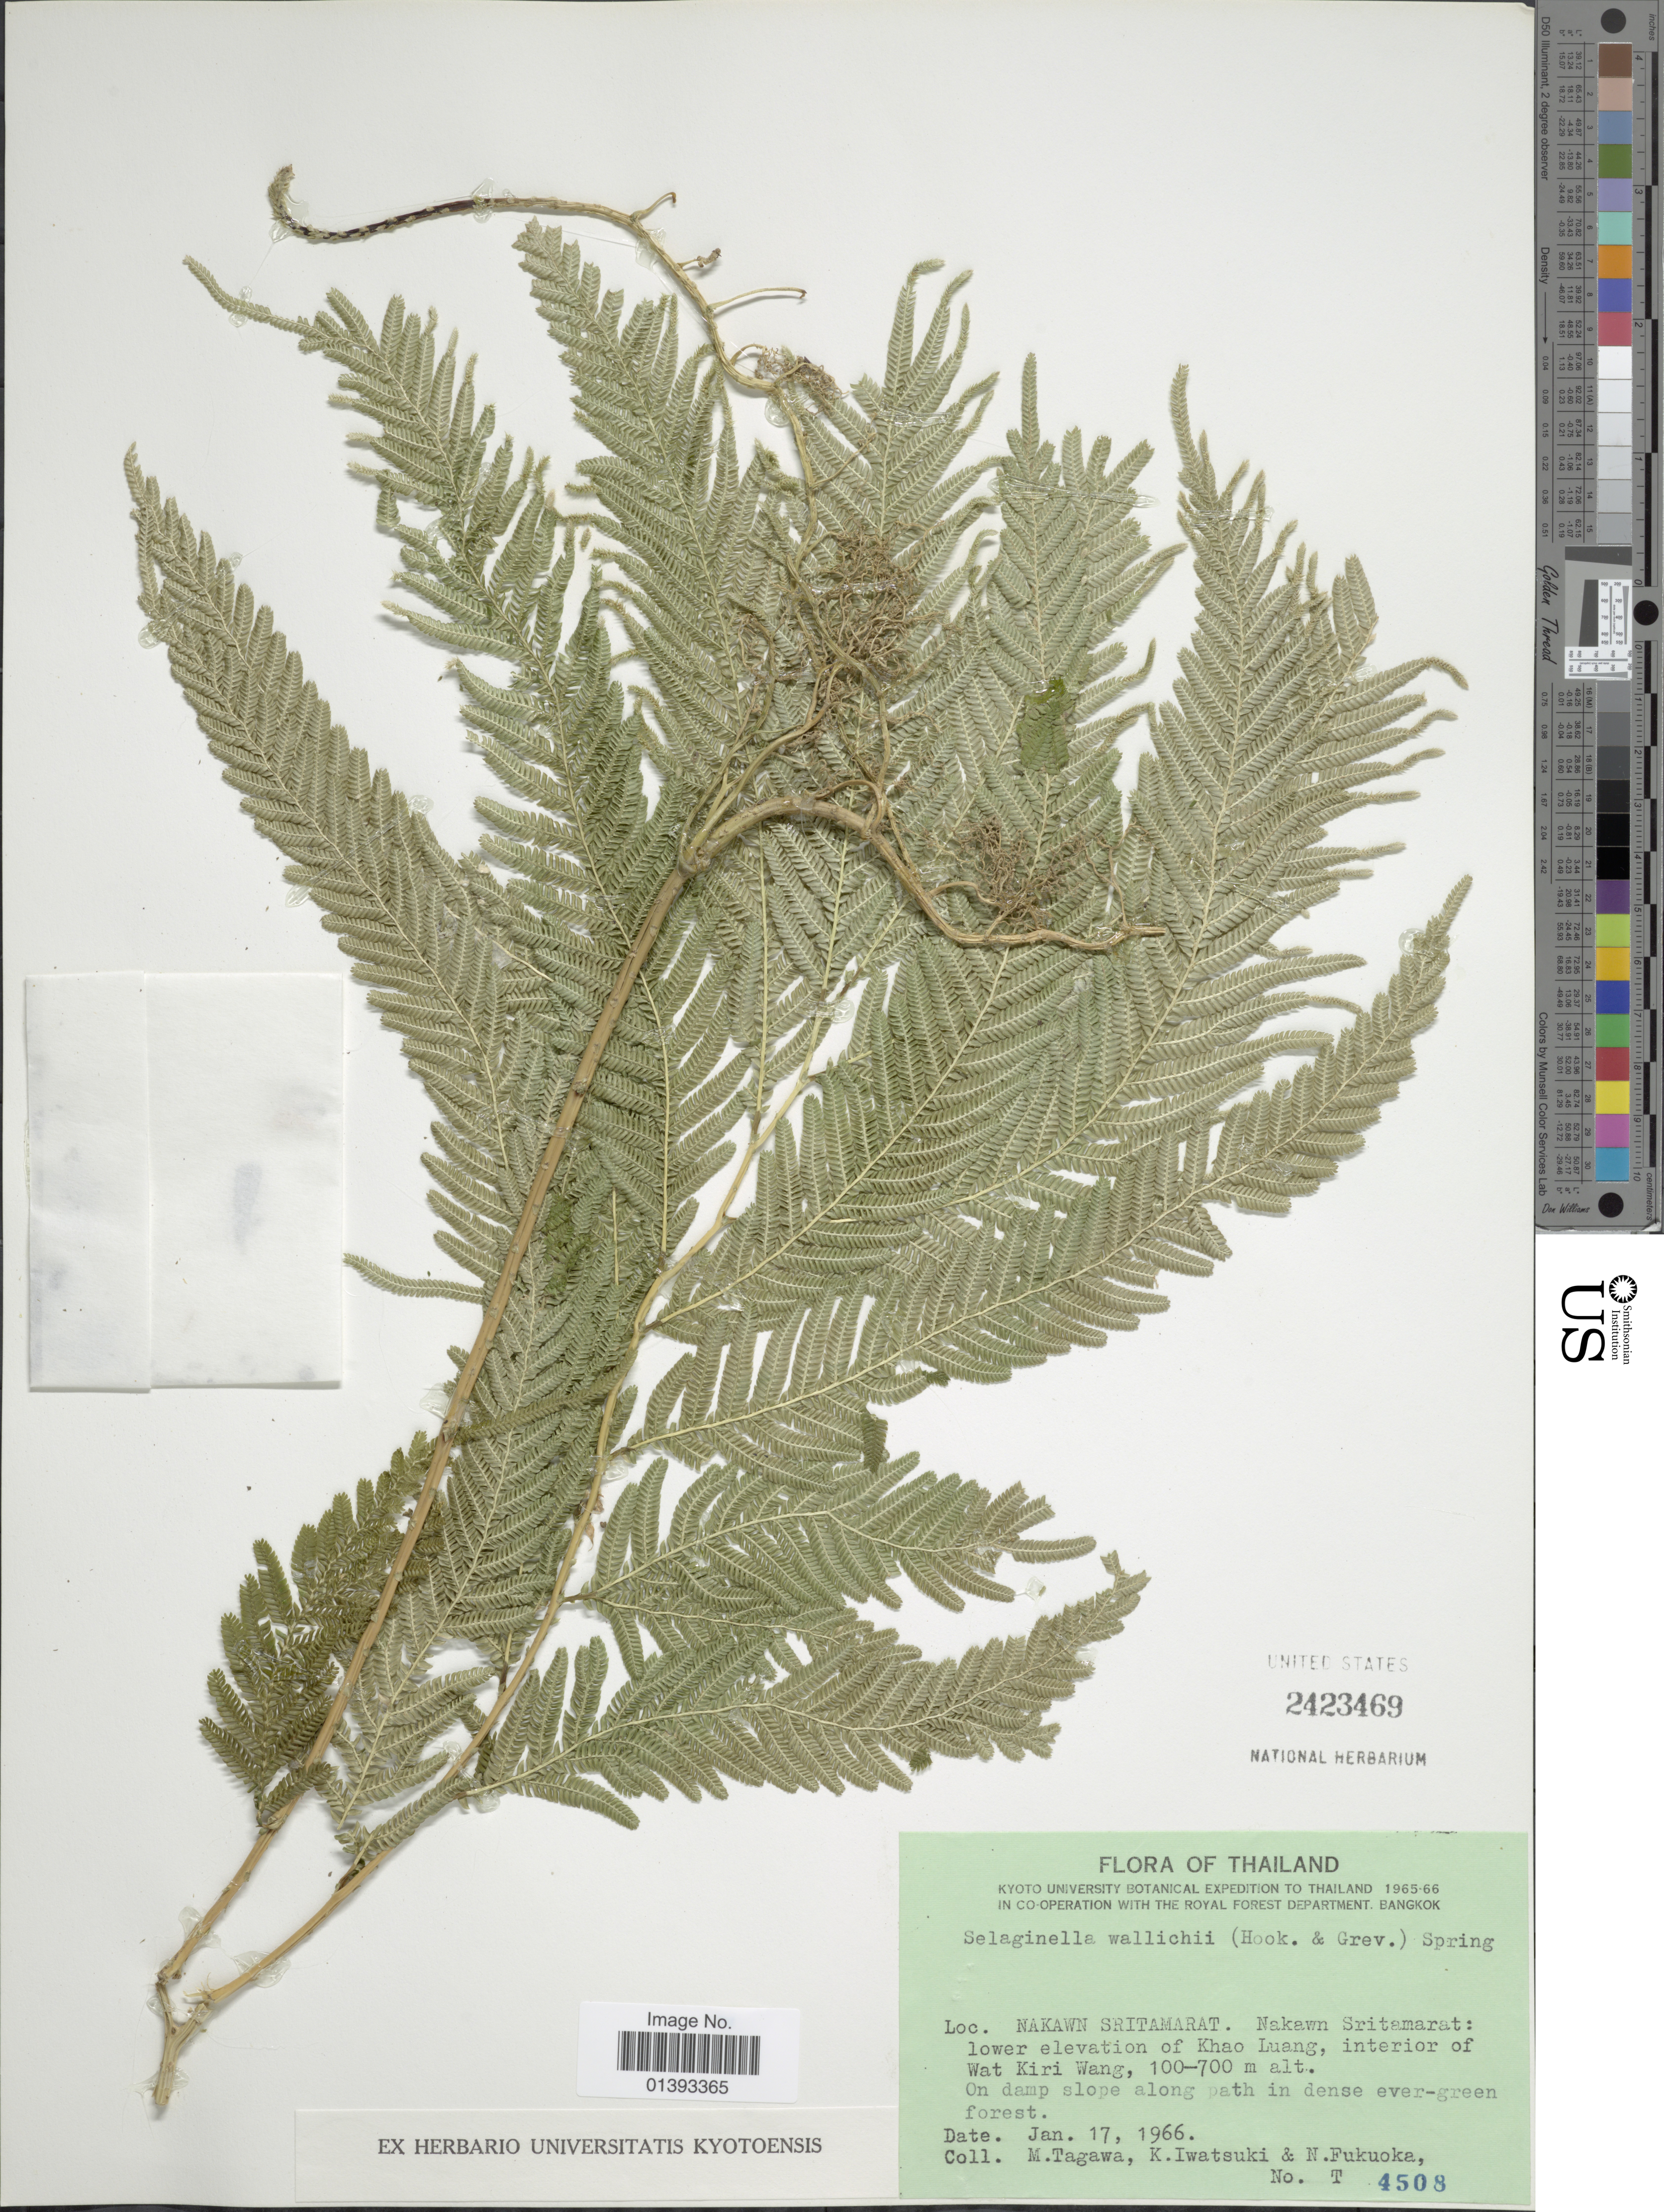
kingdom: Plantae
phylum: Tracheophyta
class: Lycopodiopsida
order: Selaginellales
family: Selaginellaceae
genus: Selaginella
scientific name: Selaginella wallichii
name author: (Hook. & Grev.) Spring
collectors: M. Tagawa, K. Iwatsuki & N. Fukuoka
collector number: T4508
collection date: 1966-01-17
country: Thailand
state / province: Nakhon Si Thammarat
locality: Nakawn Sritamarat: lower elevation of Khao Luang, interior of Wat Kiri Wang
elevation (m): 100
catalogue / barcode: US 2423469